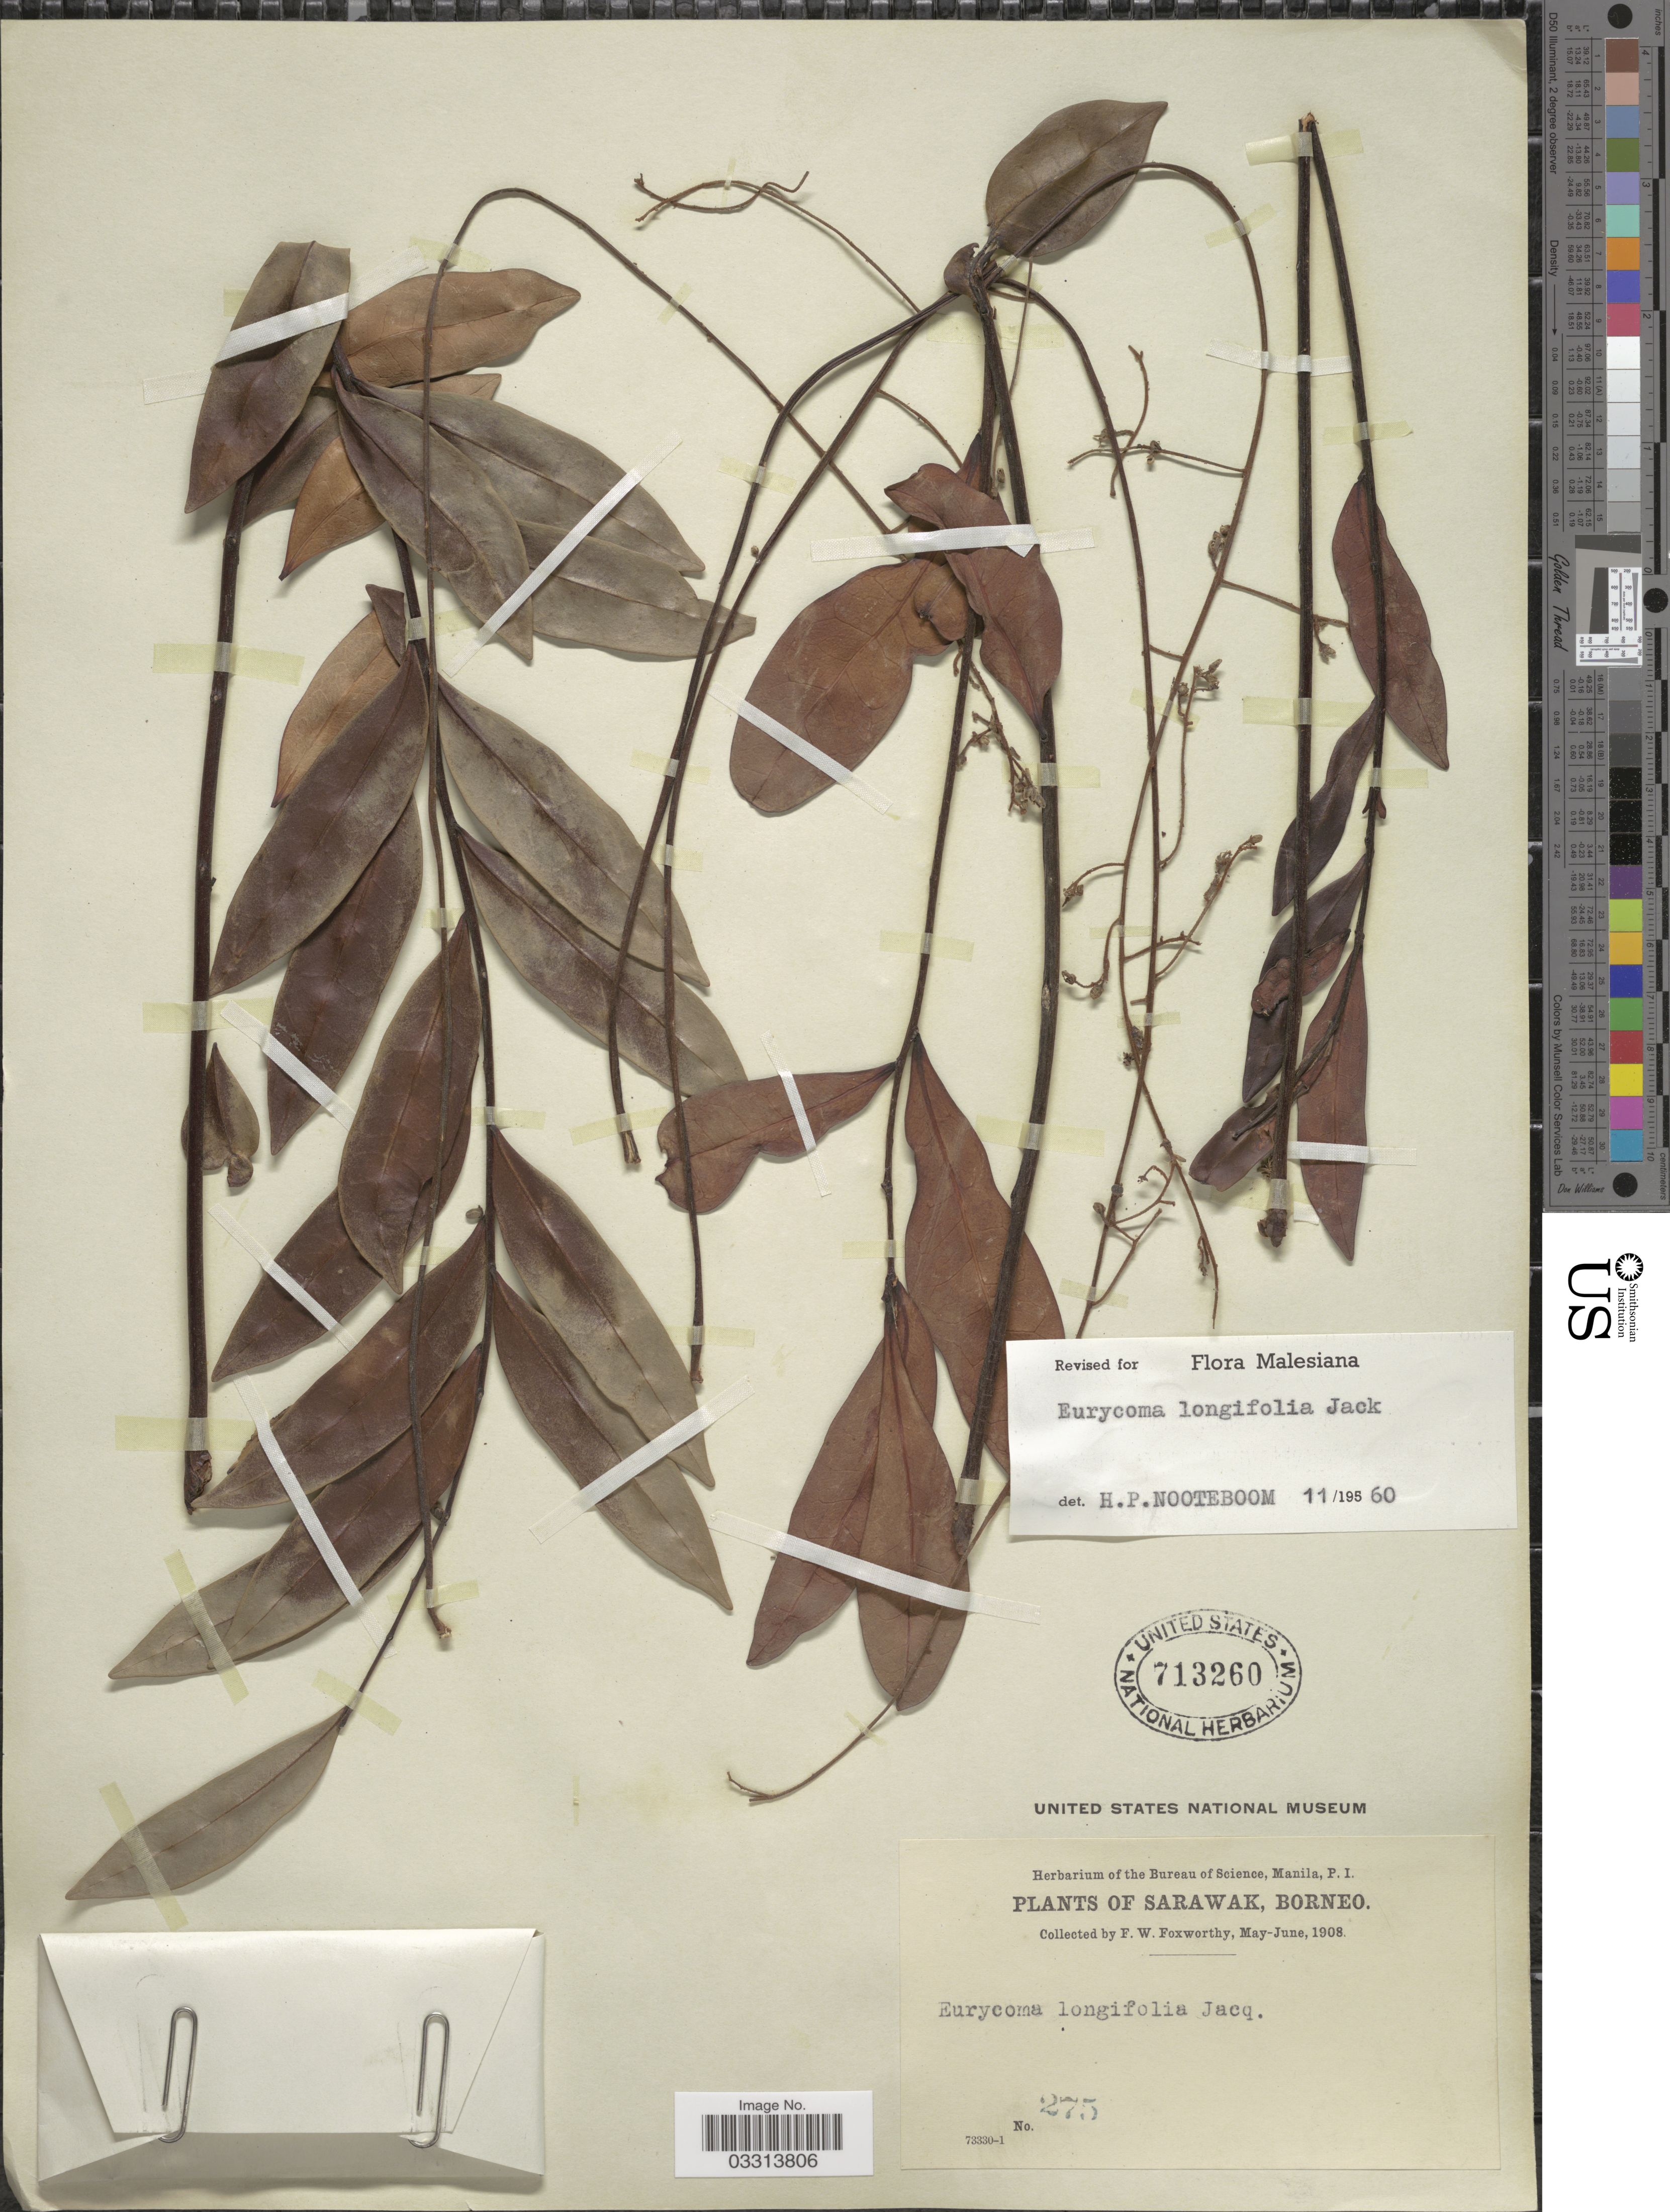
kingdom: Plantae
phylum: Tracheophyta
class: Magnoliopsida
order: Sapindales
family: Simaroubaceae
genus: Eurycoma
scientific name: Eurycoma apiculata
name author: A.W. Benn.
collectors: F. W. Foxworthy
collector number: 275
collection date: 1908-05/1908-06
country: Malaysia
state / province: Sarawak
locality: Borneo.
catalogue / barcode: US 713260